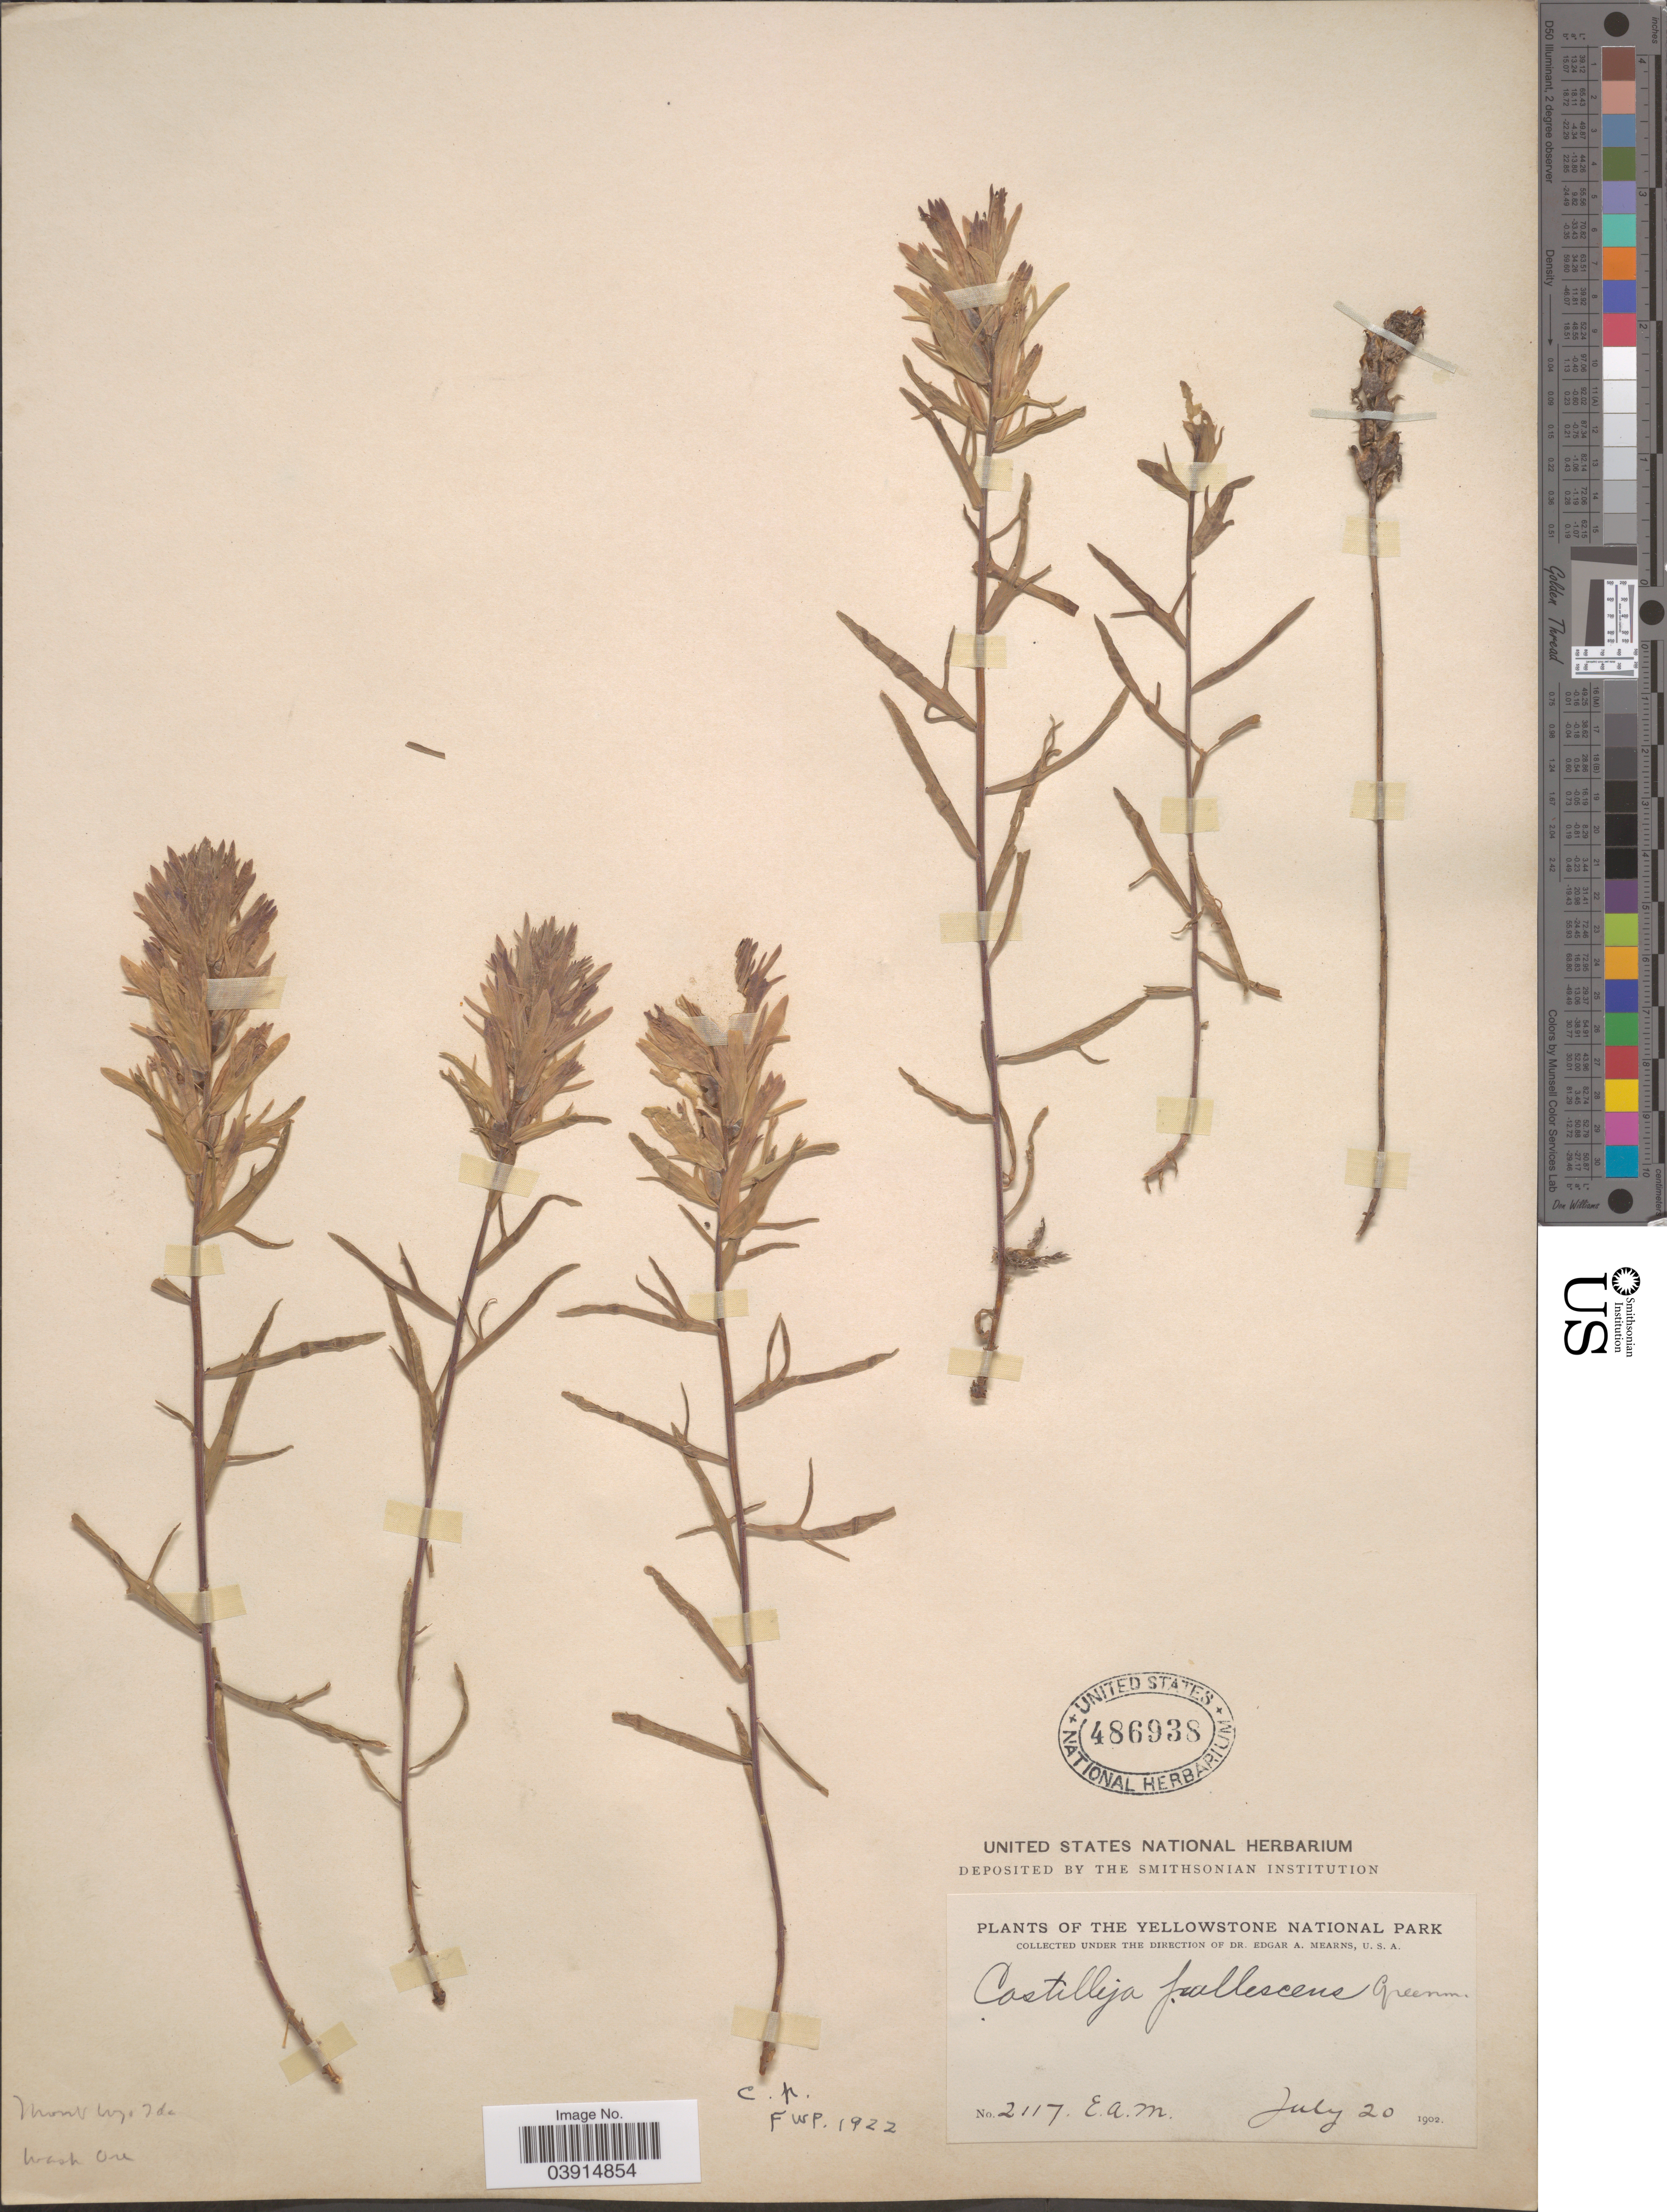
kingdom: Plantae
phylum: Tracheophyta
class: Magnoliopsida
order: Lamiales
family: Orobanchaceae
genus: Castilleja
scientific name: Castilleja sp.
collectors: E. A. Mearns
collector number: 2117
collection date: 1902-07-20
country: United States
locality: Yellowstone National Park.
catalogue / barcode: US 486938